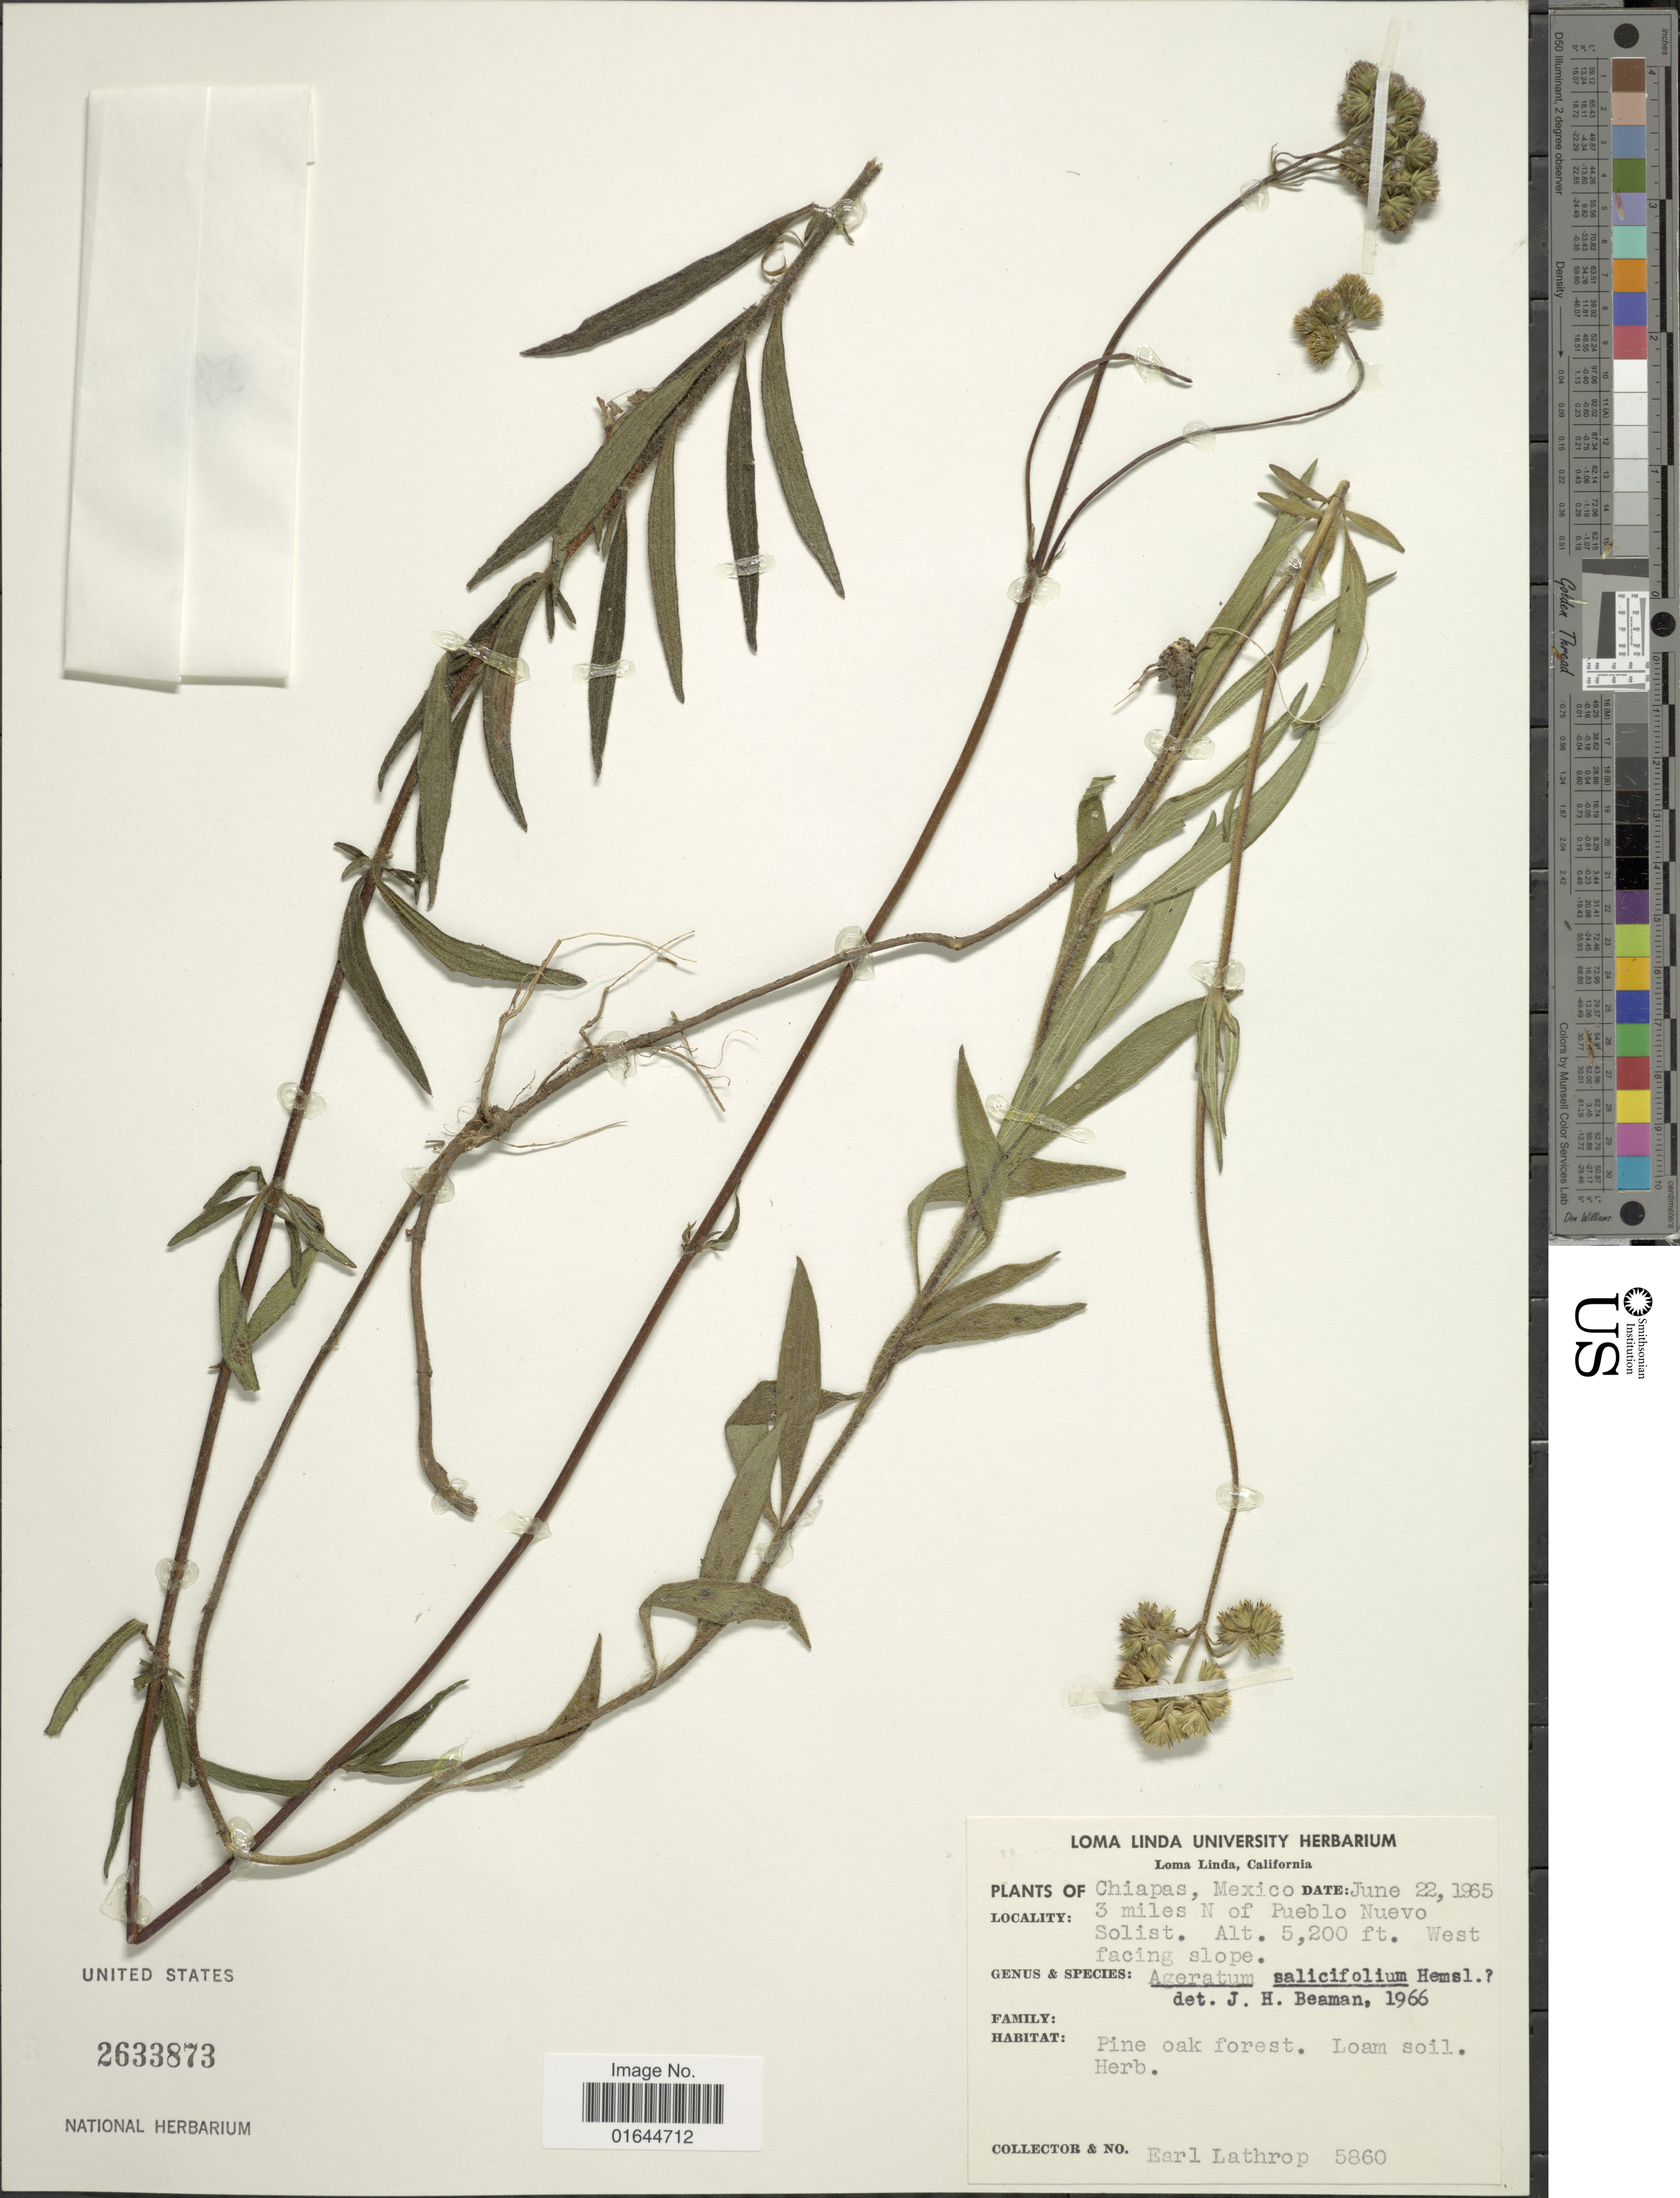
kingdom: Plantae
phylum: Tracheophyta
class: Magnoliopsida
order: Asterales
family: Asteraceae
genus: Ageratum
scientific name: Ageratum echioides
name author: (Less.) Hemsl.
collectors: E. W. Lathrop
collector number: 5860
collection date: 1965-06-22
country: Mexico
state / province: Chiapas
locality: Chiapas, Mexico, 3 miles N of Pueblo Nuevo Solist. West facing slope.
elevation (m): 1585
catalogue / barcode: US 2633873